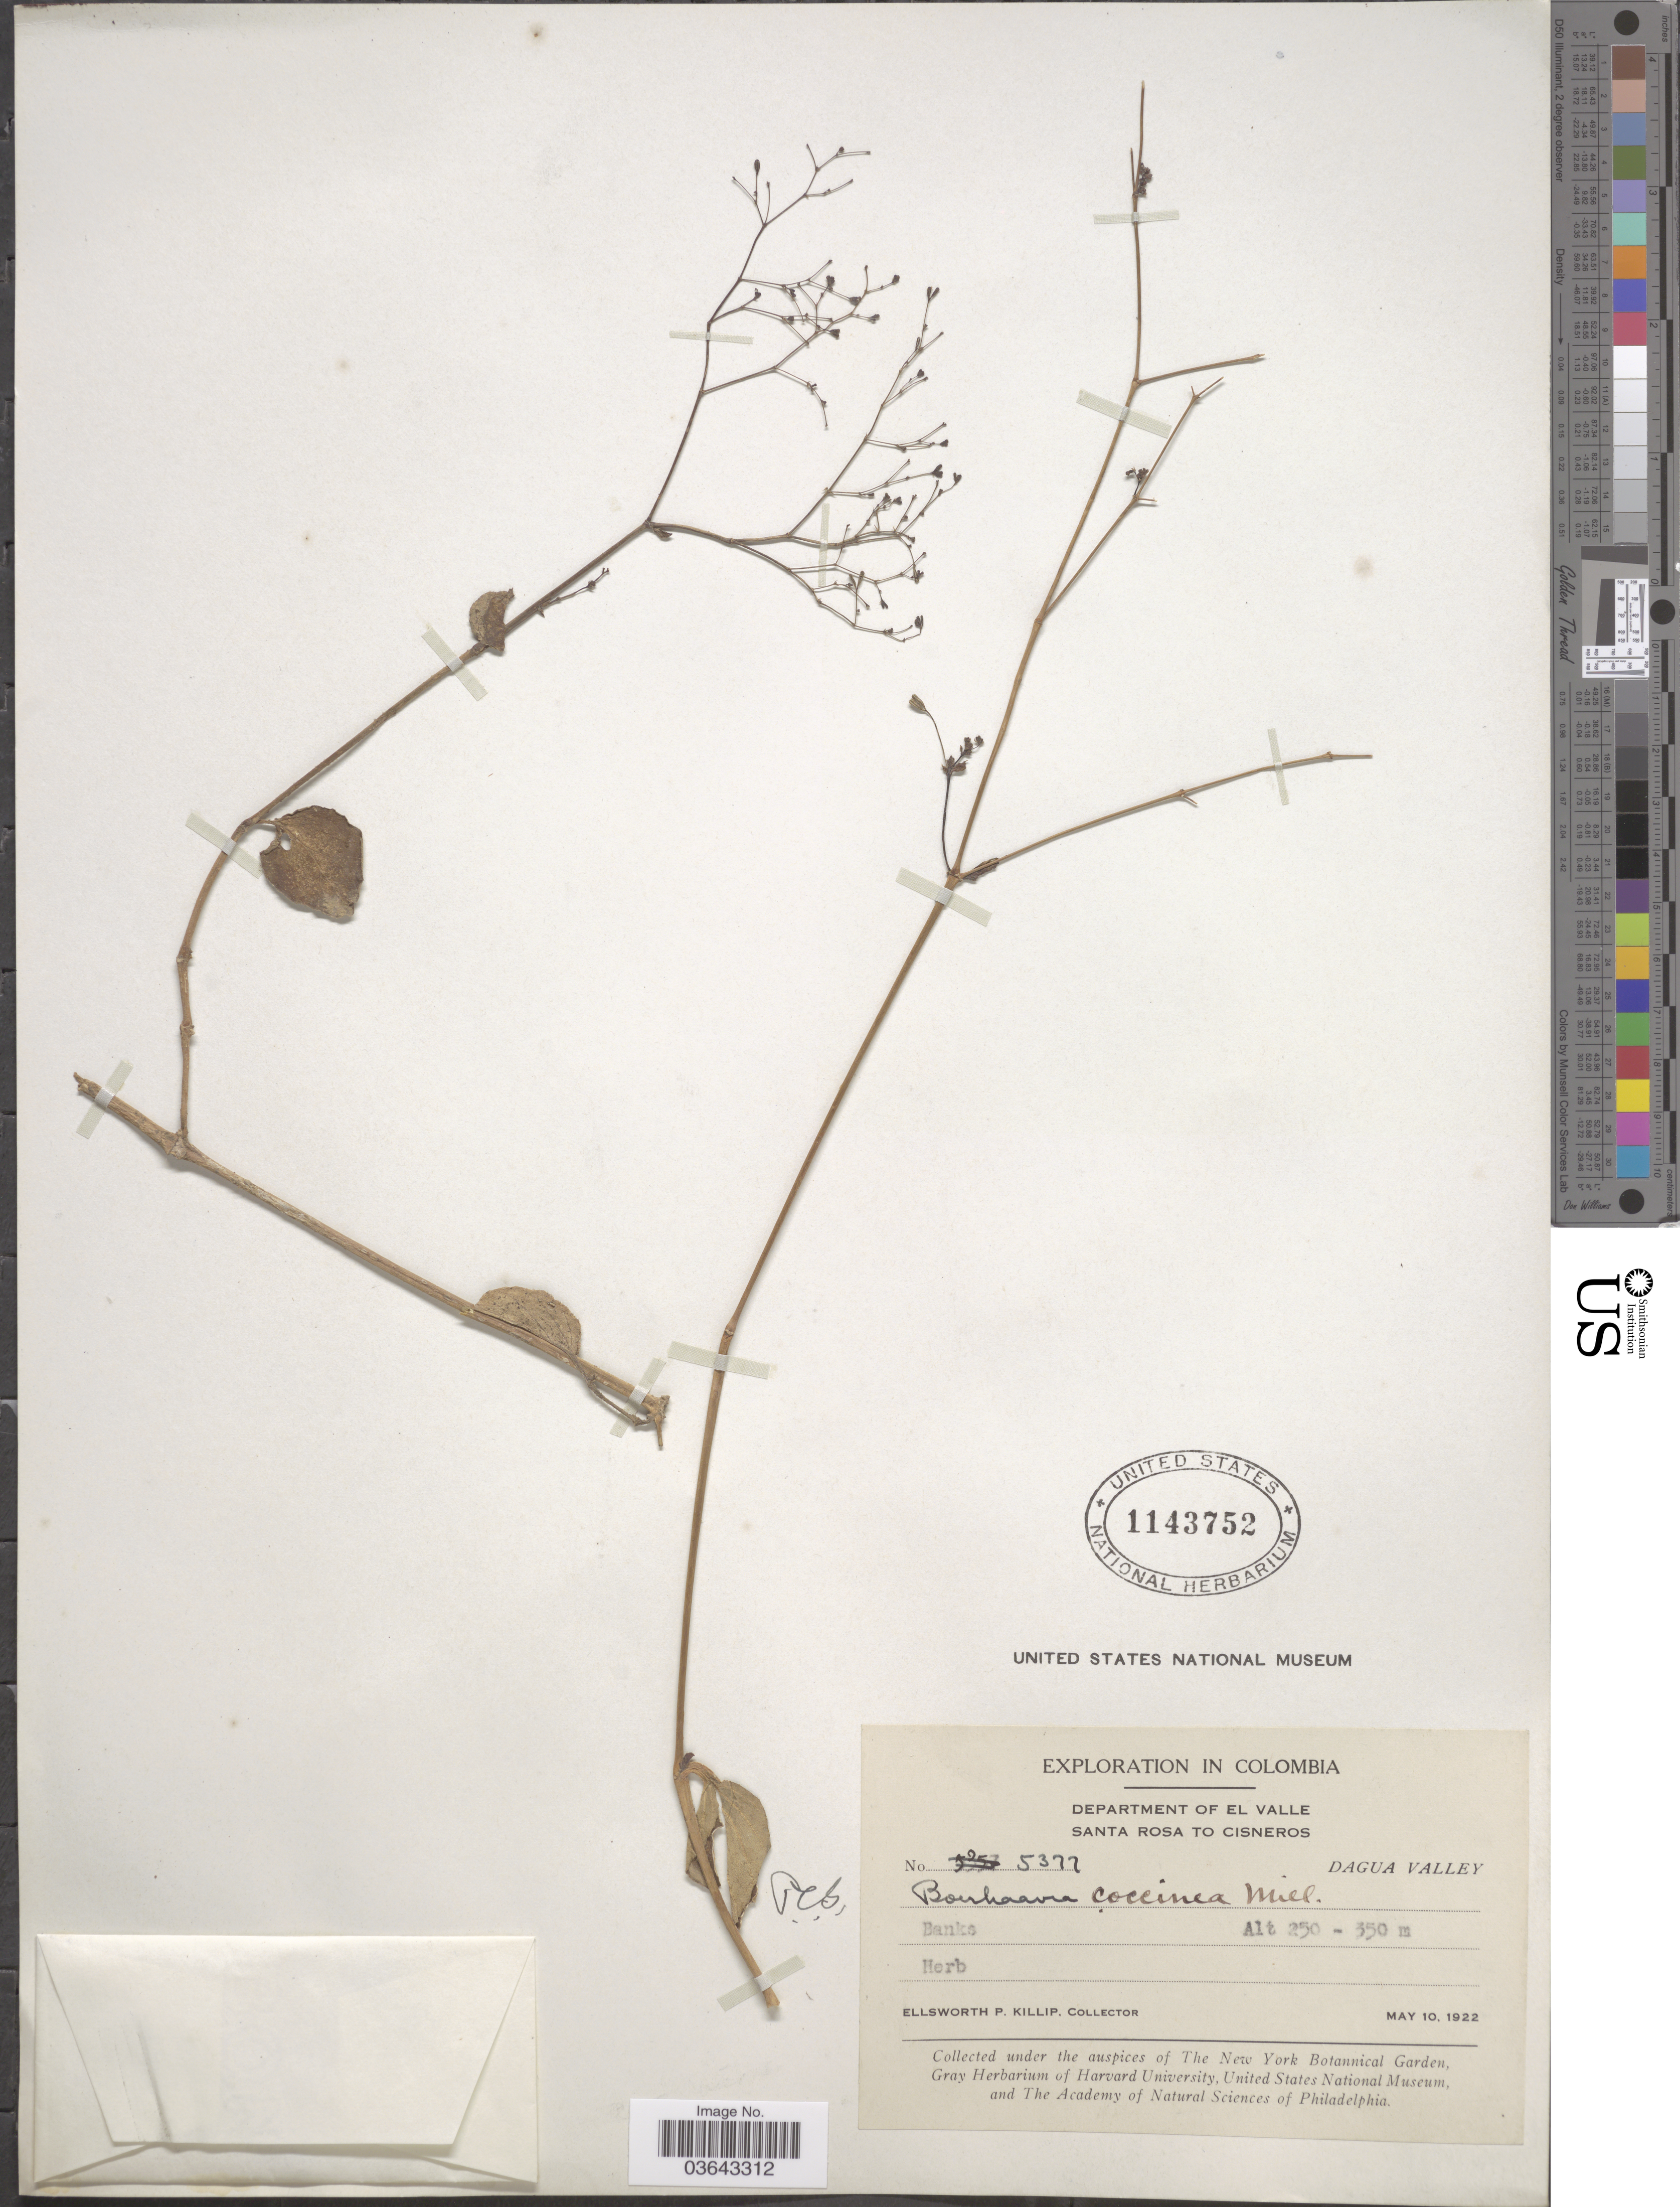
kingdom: Plantae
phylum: Tracheophyta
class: Magnoliopsida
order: Caryophyllales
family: Nyctaginaceae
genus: Boerhavia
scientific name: Boerhavia diffusa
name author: L.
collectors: E. P. Killip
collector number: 5377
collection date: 1922-05-10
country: Colombia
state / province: Valle del Cauca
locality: Department of El Valle. Santa Rosa to Cisneros. Dagua Valley.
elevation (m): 250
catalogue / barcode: US 1143752